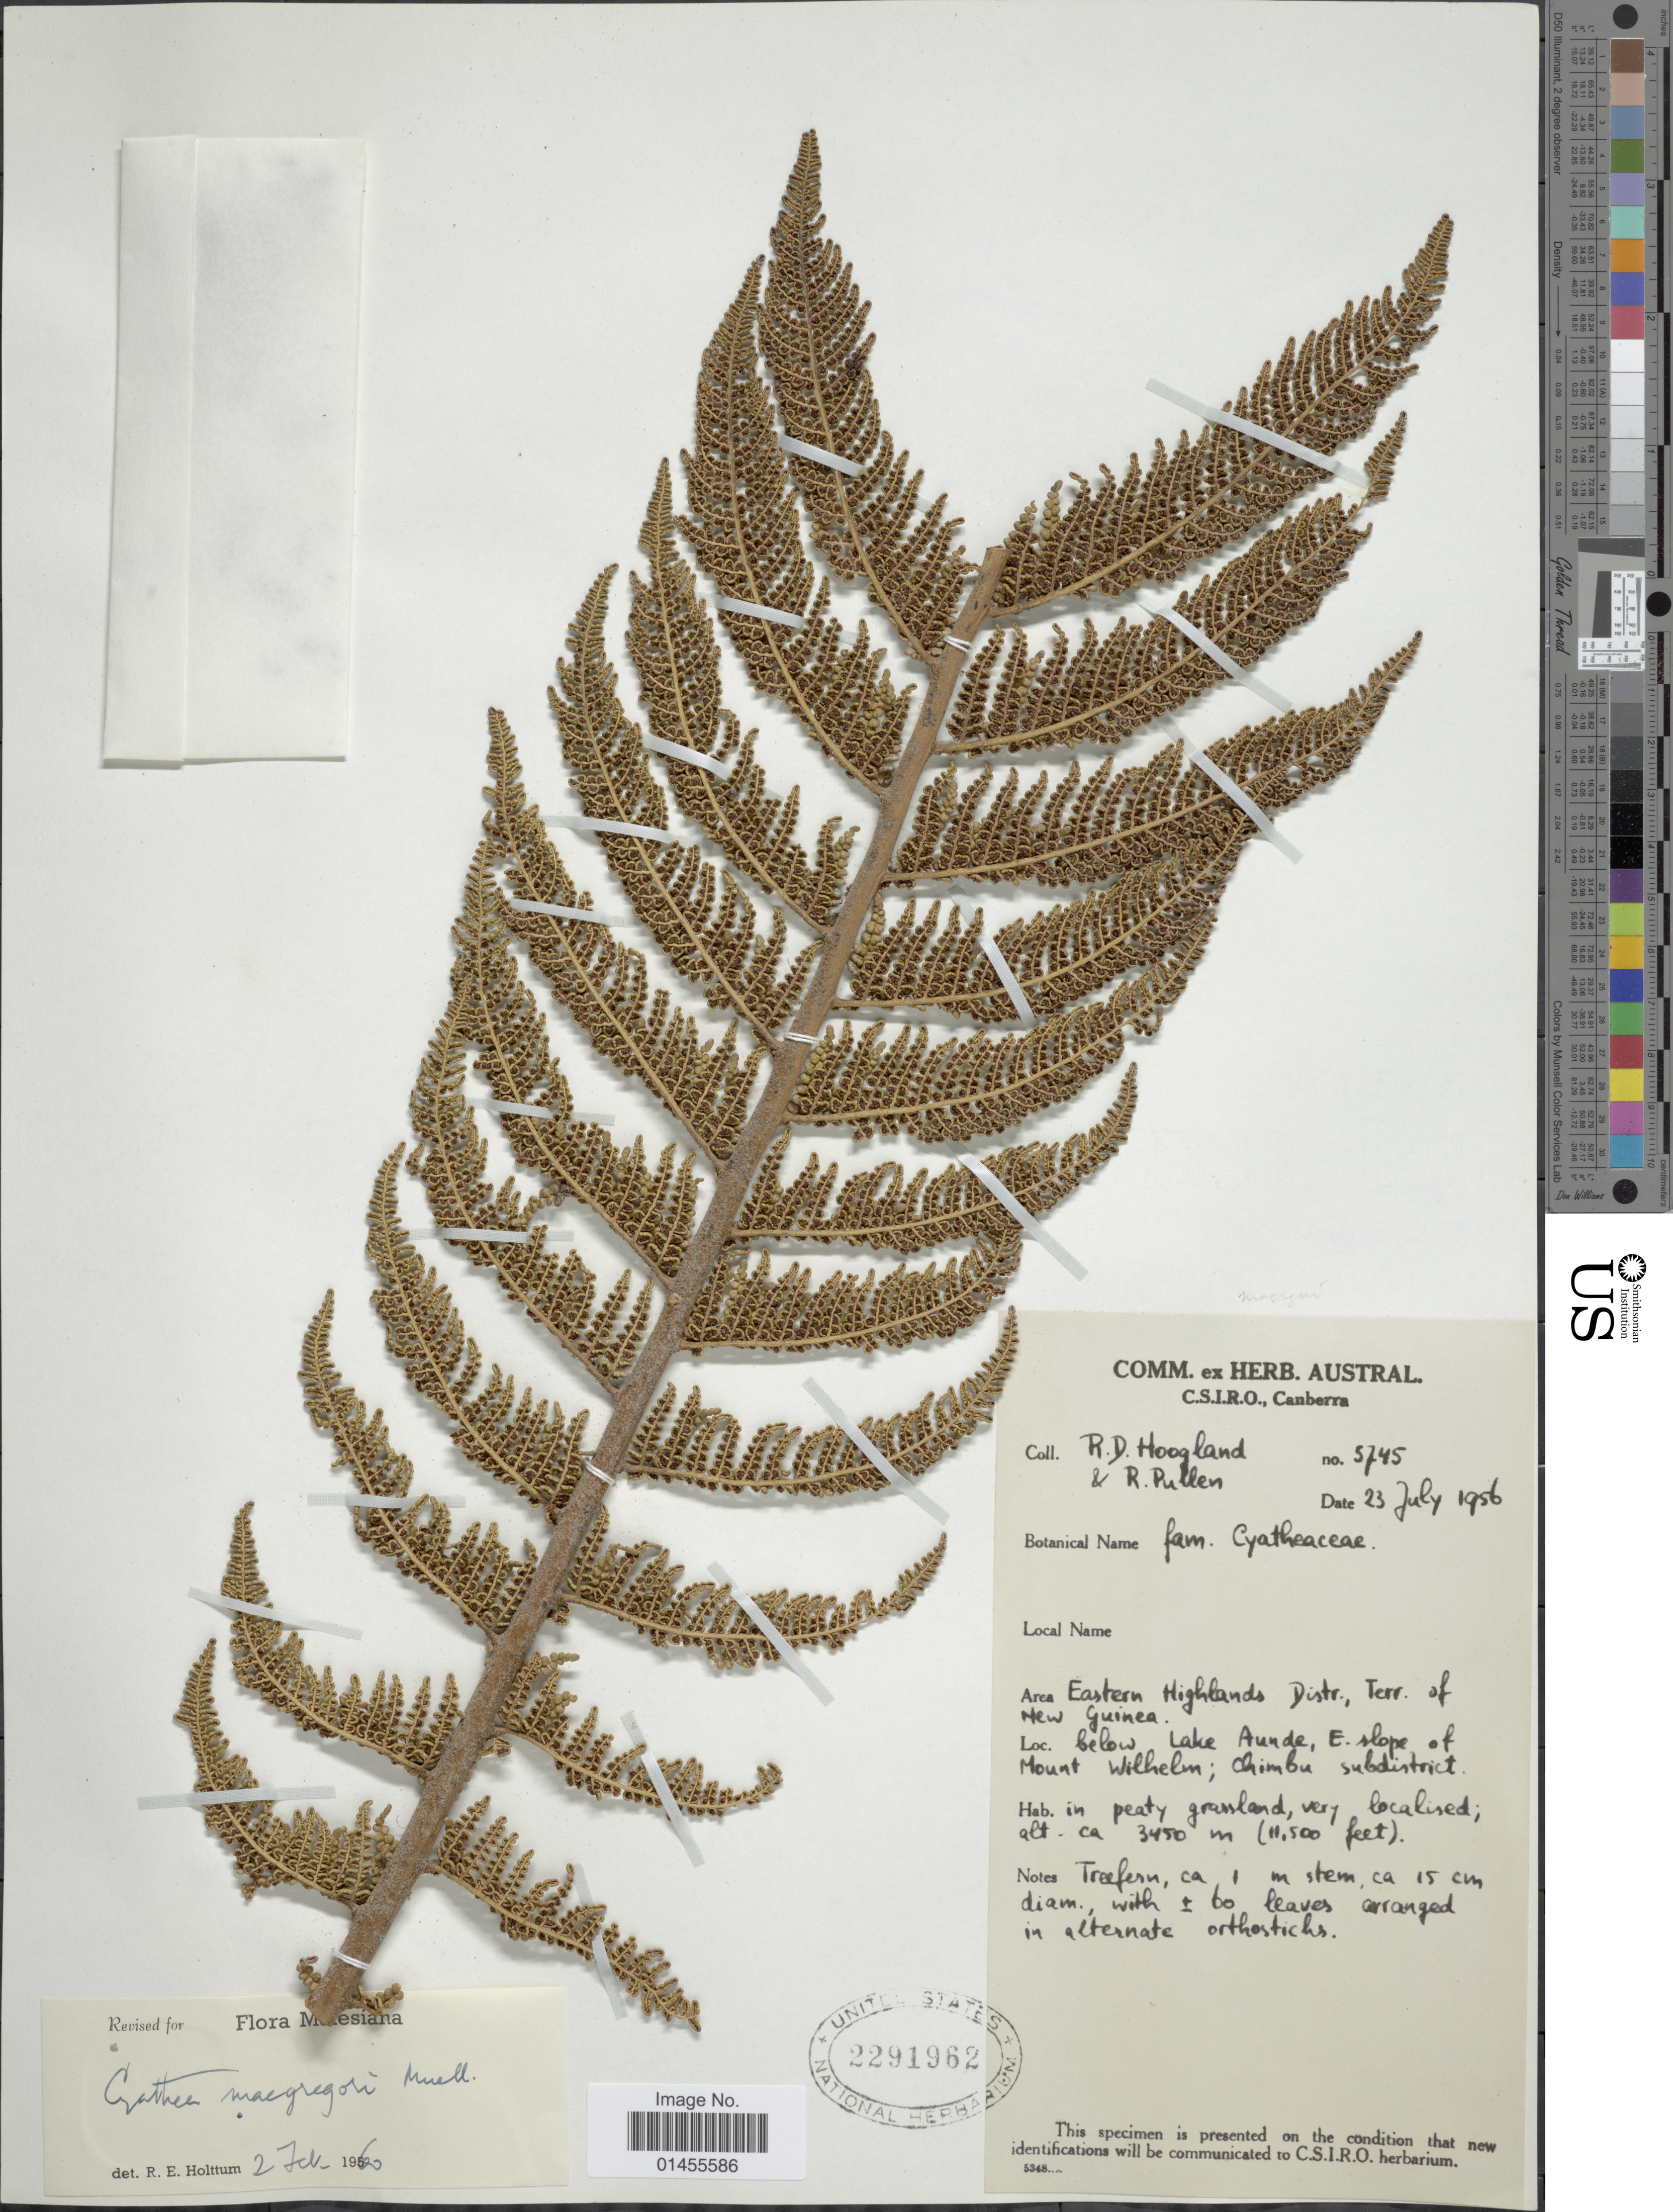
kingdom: Plantae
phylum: Tracheophyta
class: Polypodiopsida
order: Cyatheales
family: Cyatheaceae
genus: Alsophila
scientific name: Alsophila macgregorii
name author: (F. Muell.) R.M. Tryon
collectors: R. D. Hoogland & R. Pullen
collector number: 5745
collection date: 1956-07-23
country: Papua New Guinea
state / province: Chimbu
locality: New Guinea. Eastern Highlands Distr., Terr. of New Guinea. Below Lake Aunde, E . slope of Mount Wilhelm. Chimbu subdistrict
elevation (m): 3450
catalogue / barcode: US 2291962